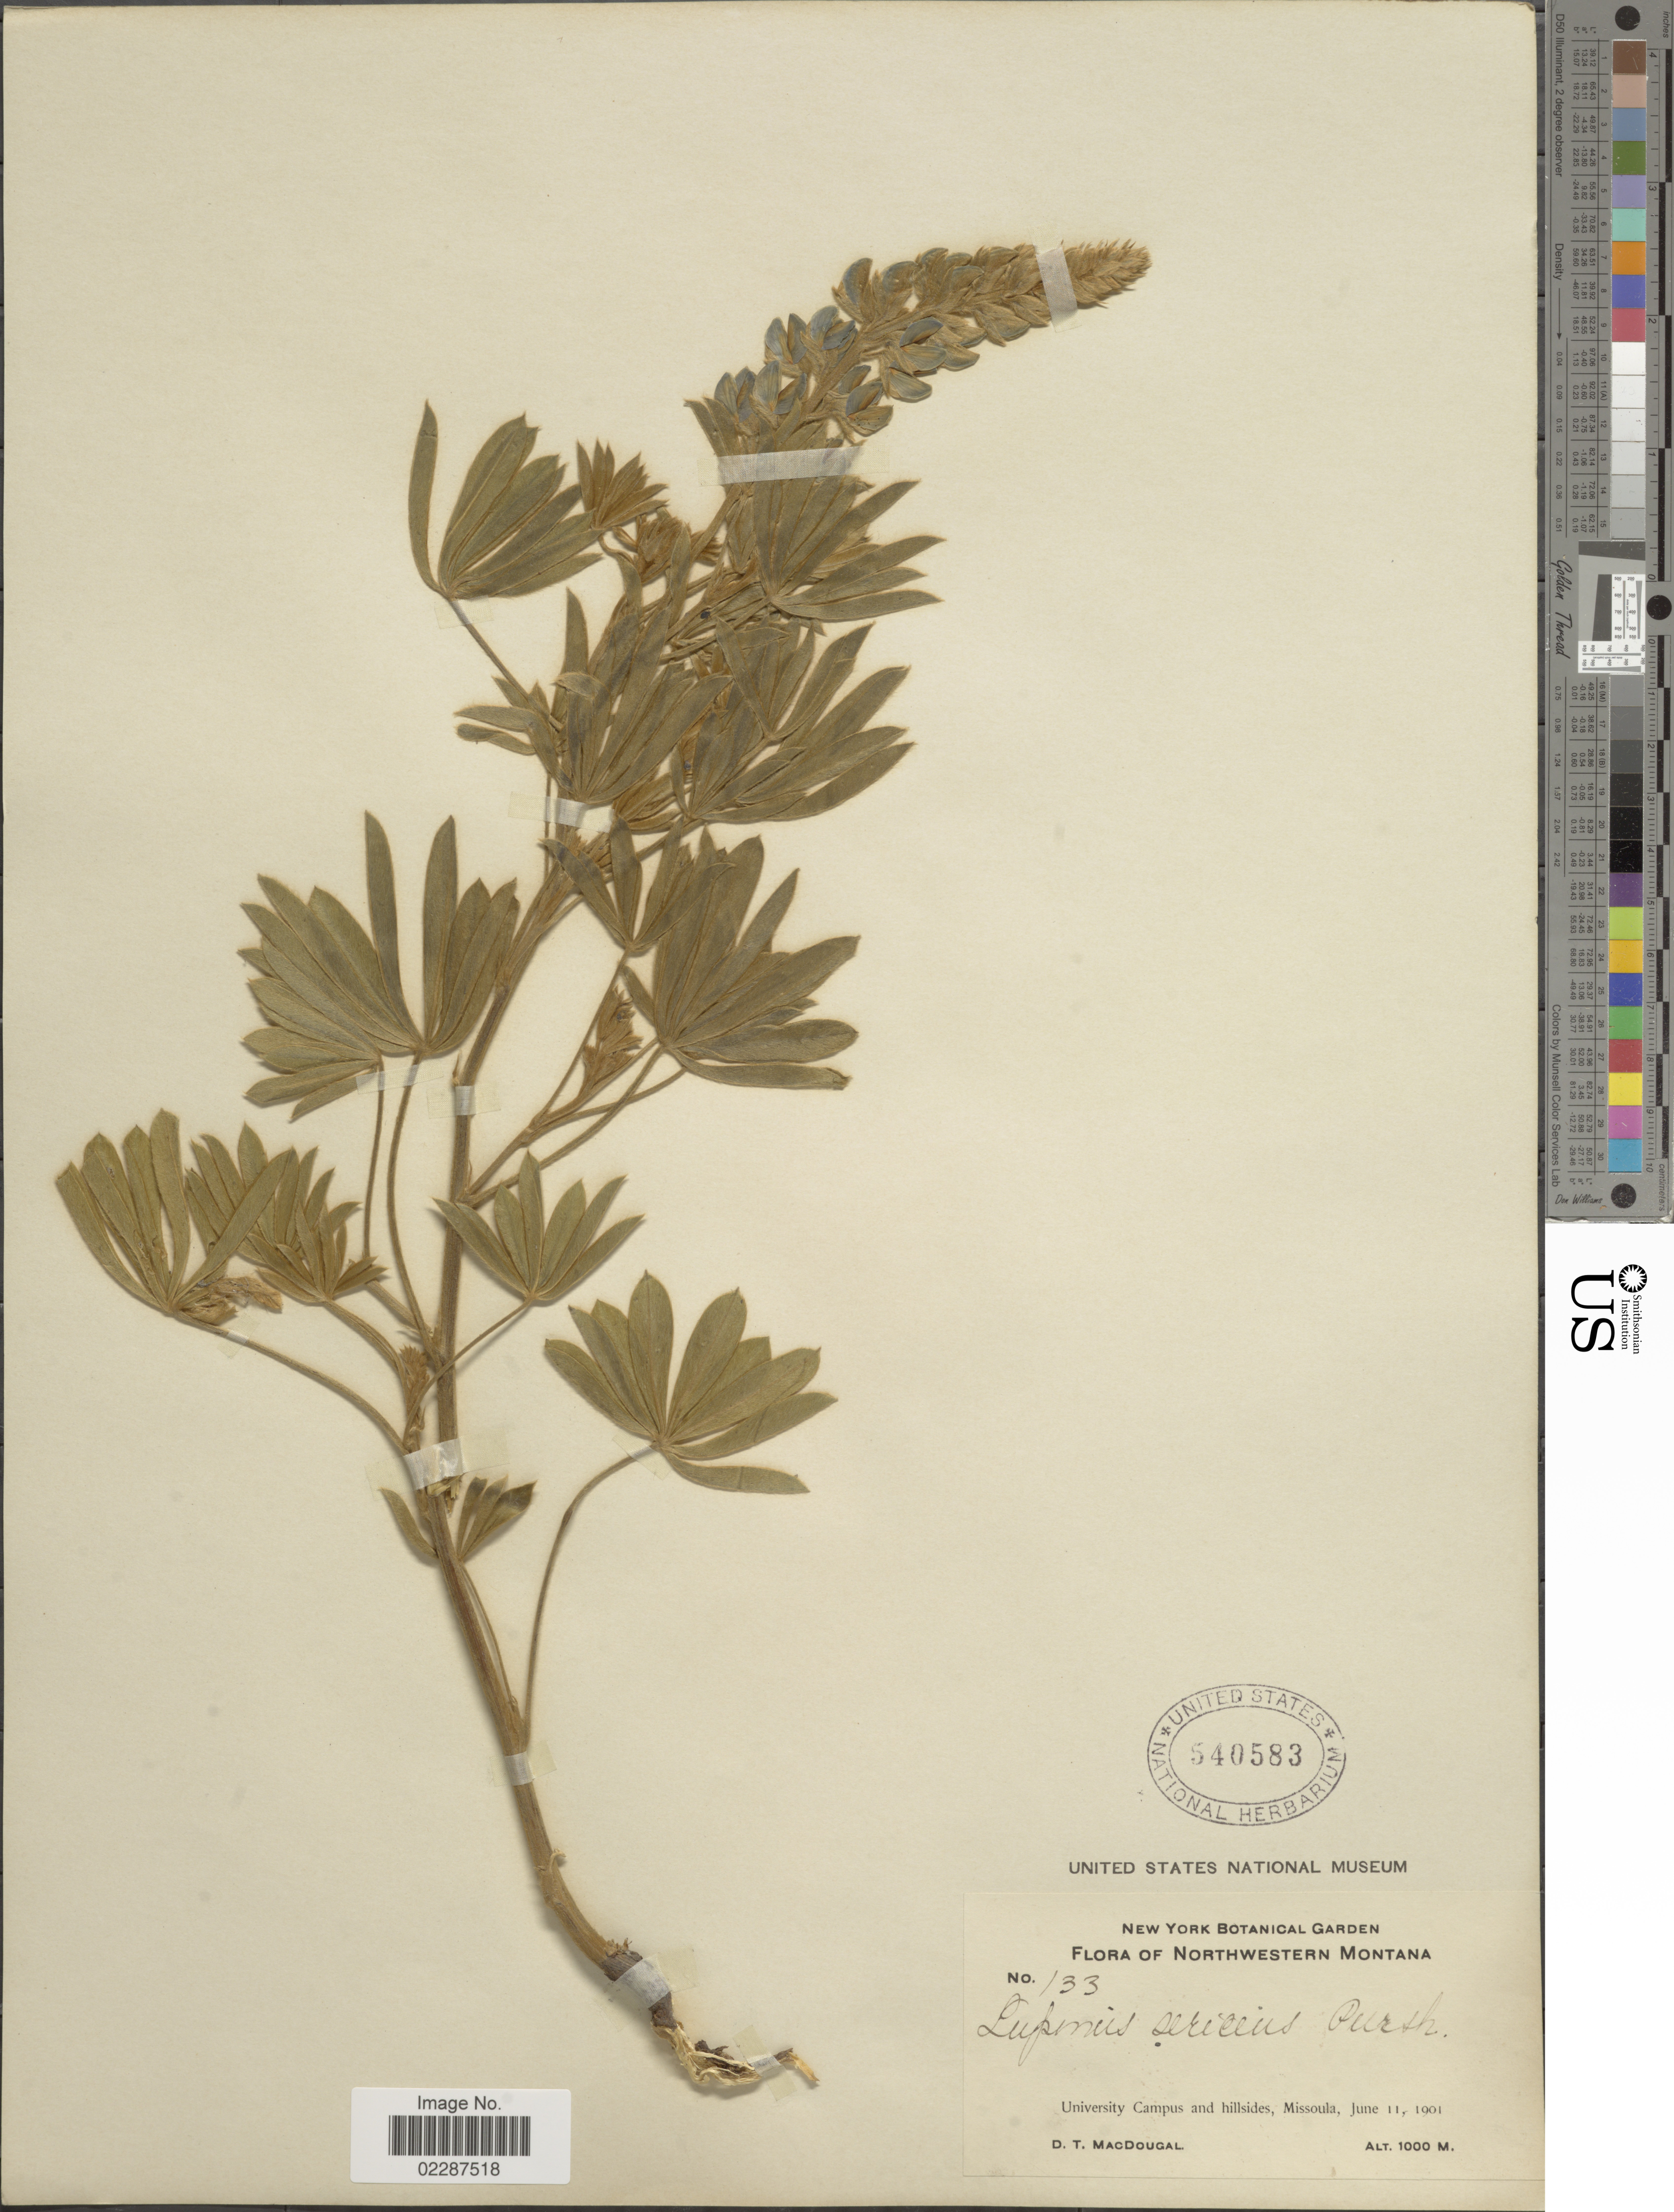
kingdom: Plantae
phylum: Tracheophyta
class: Magnoliopsida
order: Fabales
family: Fabaceae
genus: Lupinus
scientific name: Lupinus sericeus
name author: Pursh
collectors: D. T. MacDougal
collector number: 133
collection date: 1901-06-11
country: United States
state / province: Montana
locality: Northwestern Montana, University Campus and hillsides, Missoula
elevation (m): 1000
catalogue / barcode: US 540583